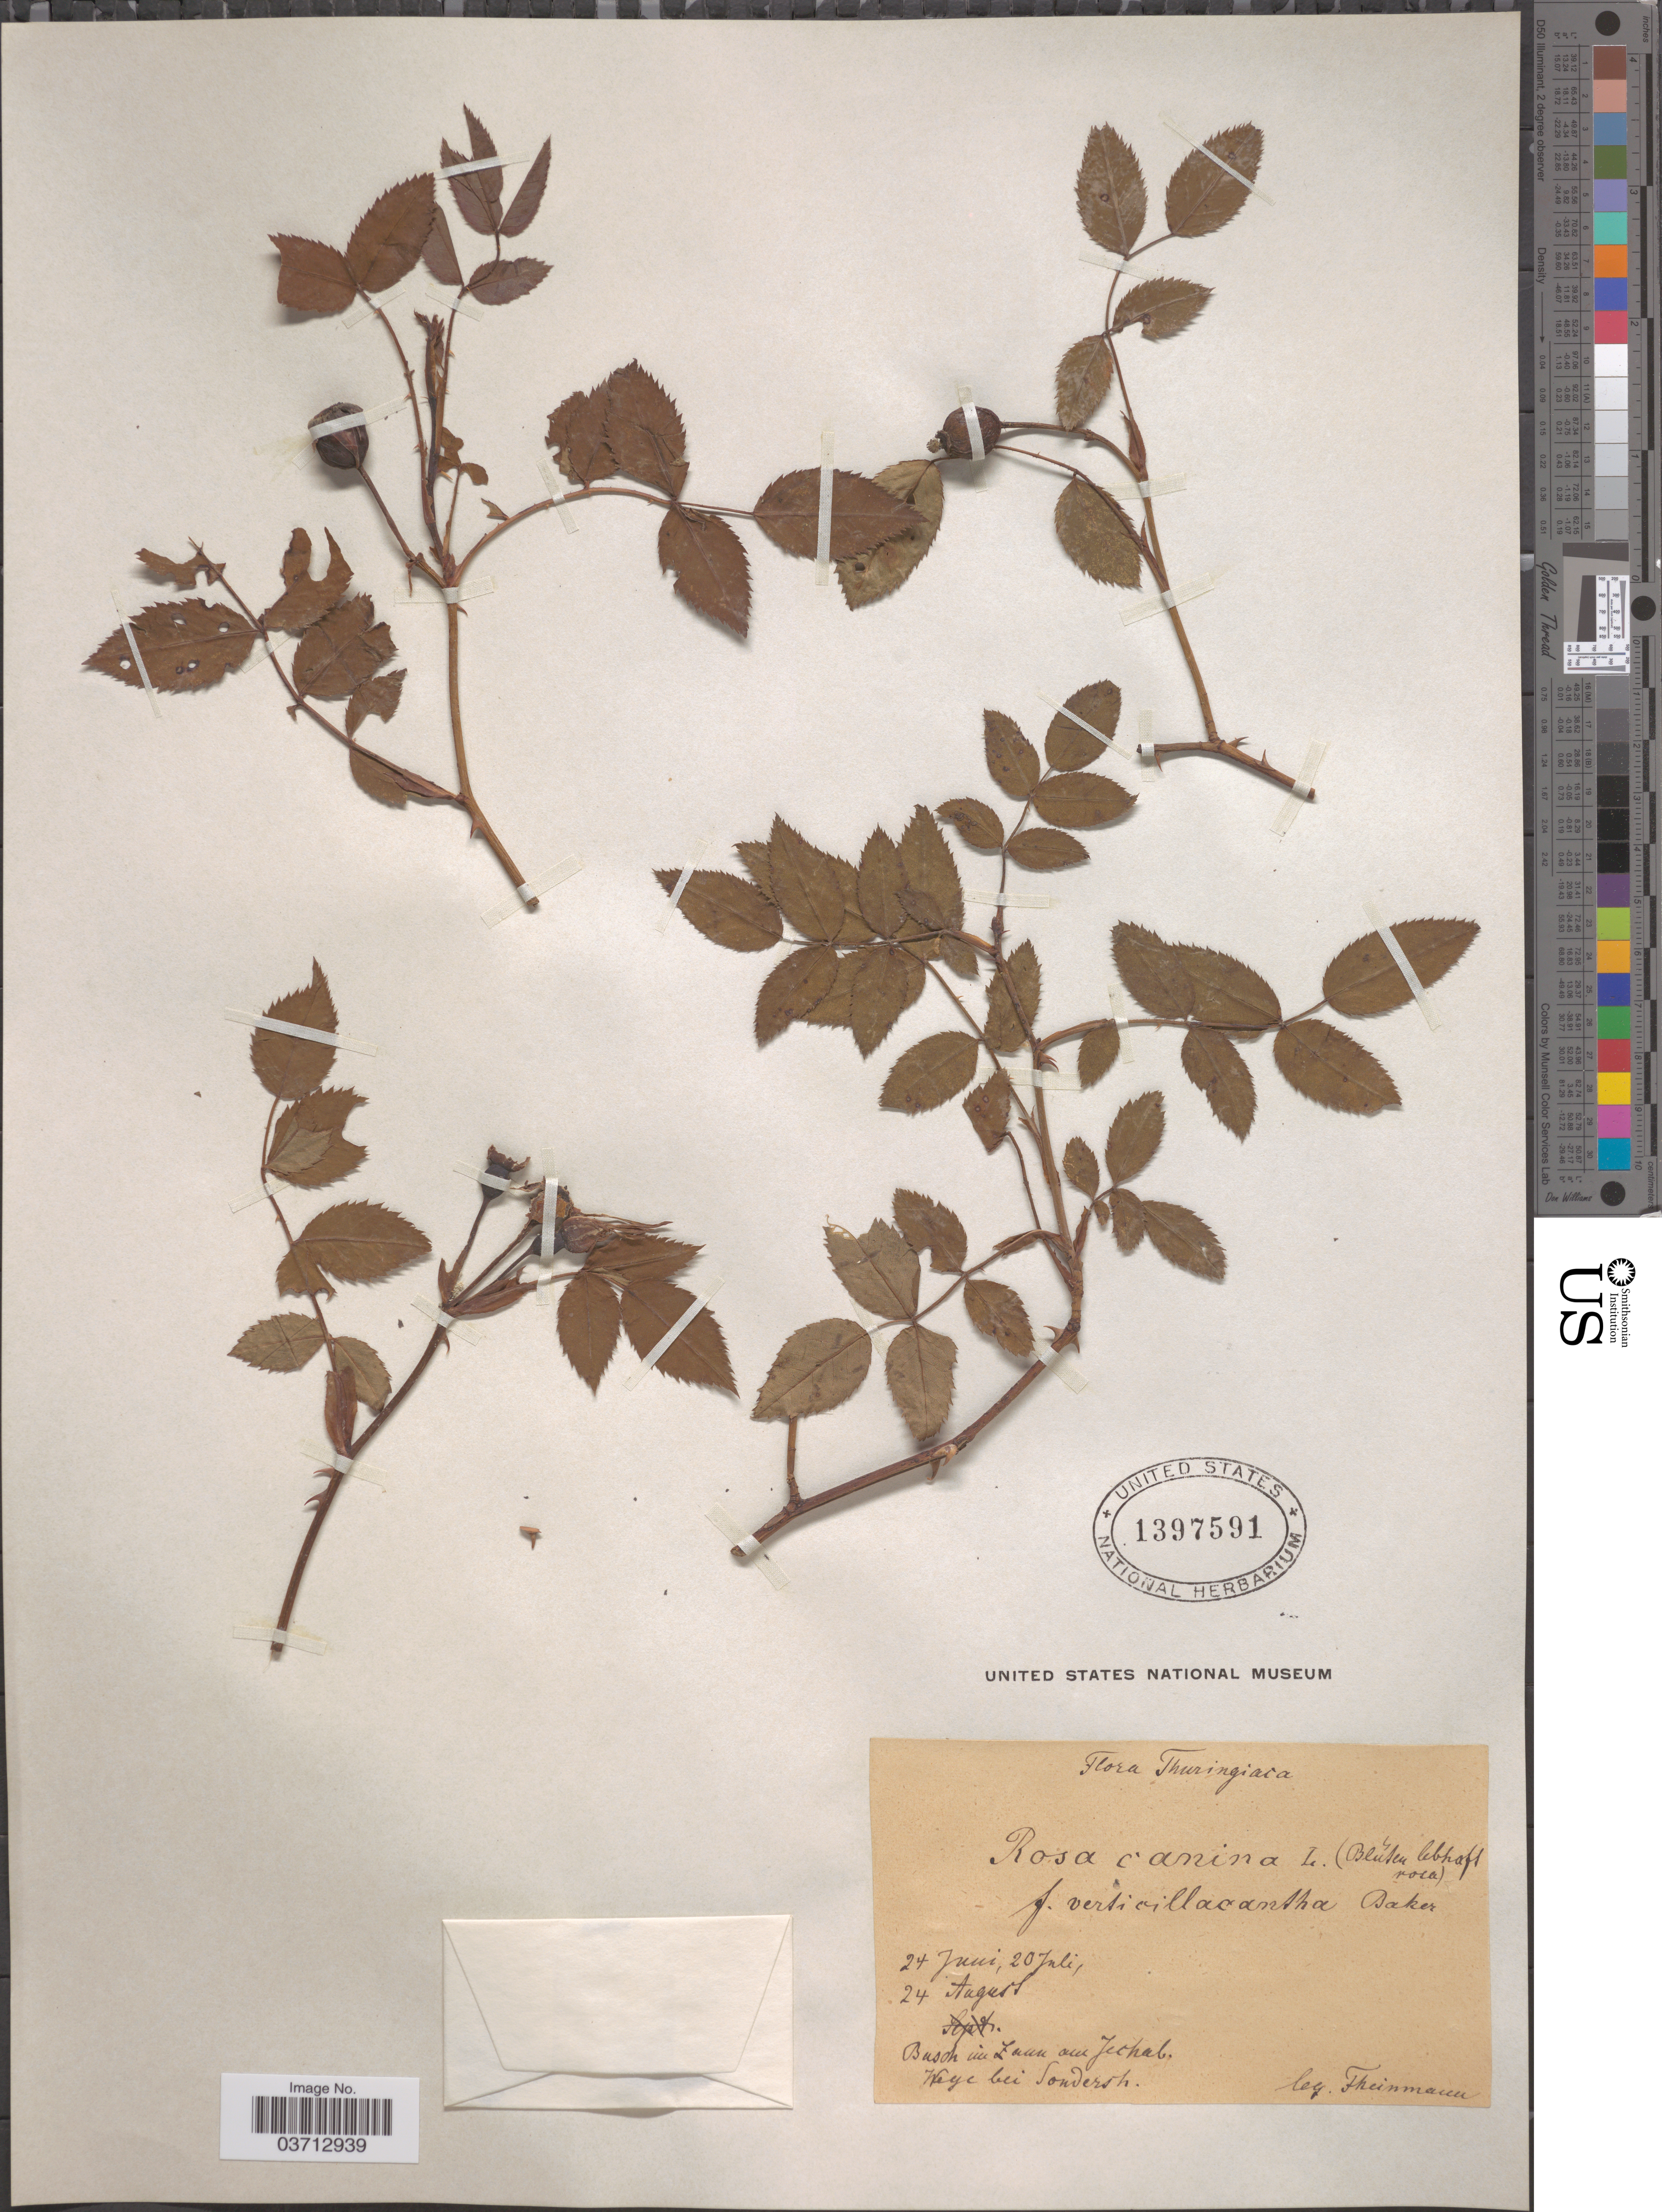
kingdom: Plantae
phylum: Tracheophyta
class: Magnoliopsida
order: Rosales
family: Rosaceae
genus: Rosa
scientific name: Rosa canina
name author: L.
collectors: Heinmann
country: Germany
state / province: Thuringia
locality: Thuringiaca. Busch uu Zaun am Jechal. Wege bei Sondersh.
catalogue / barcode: US 1397591